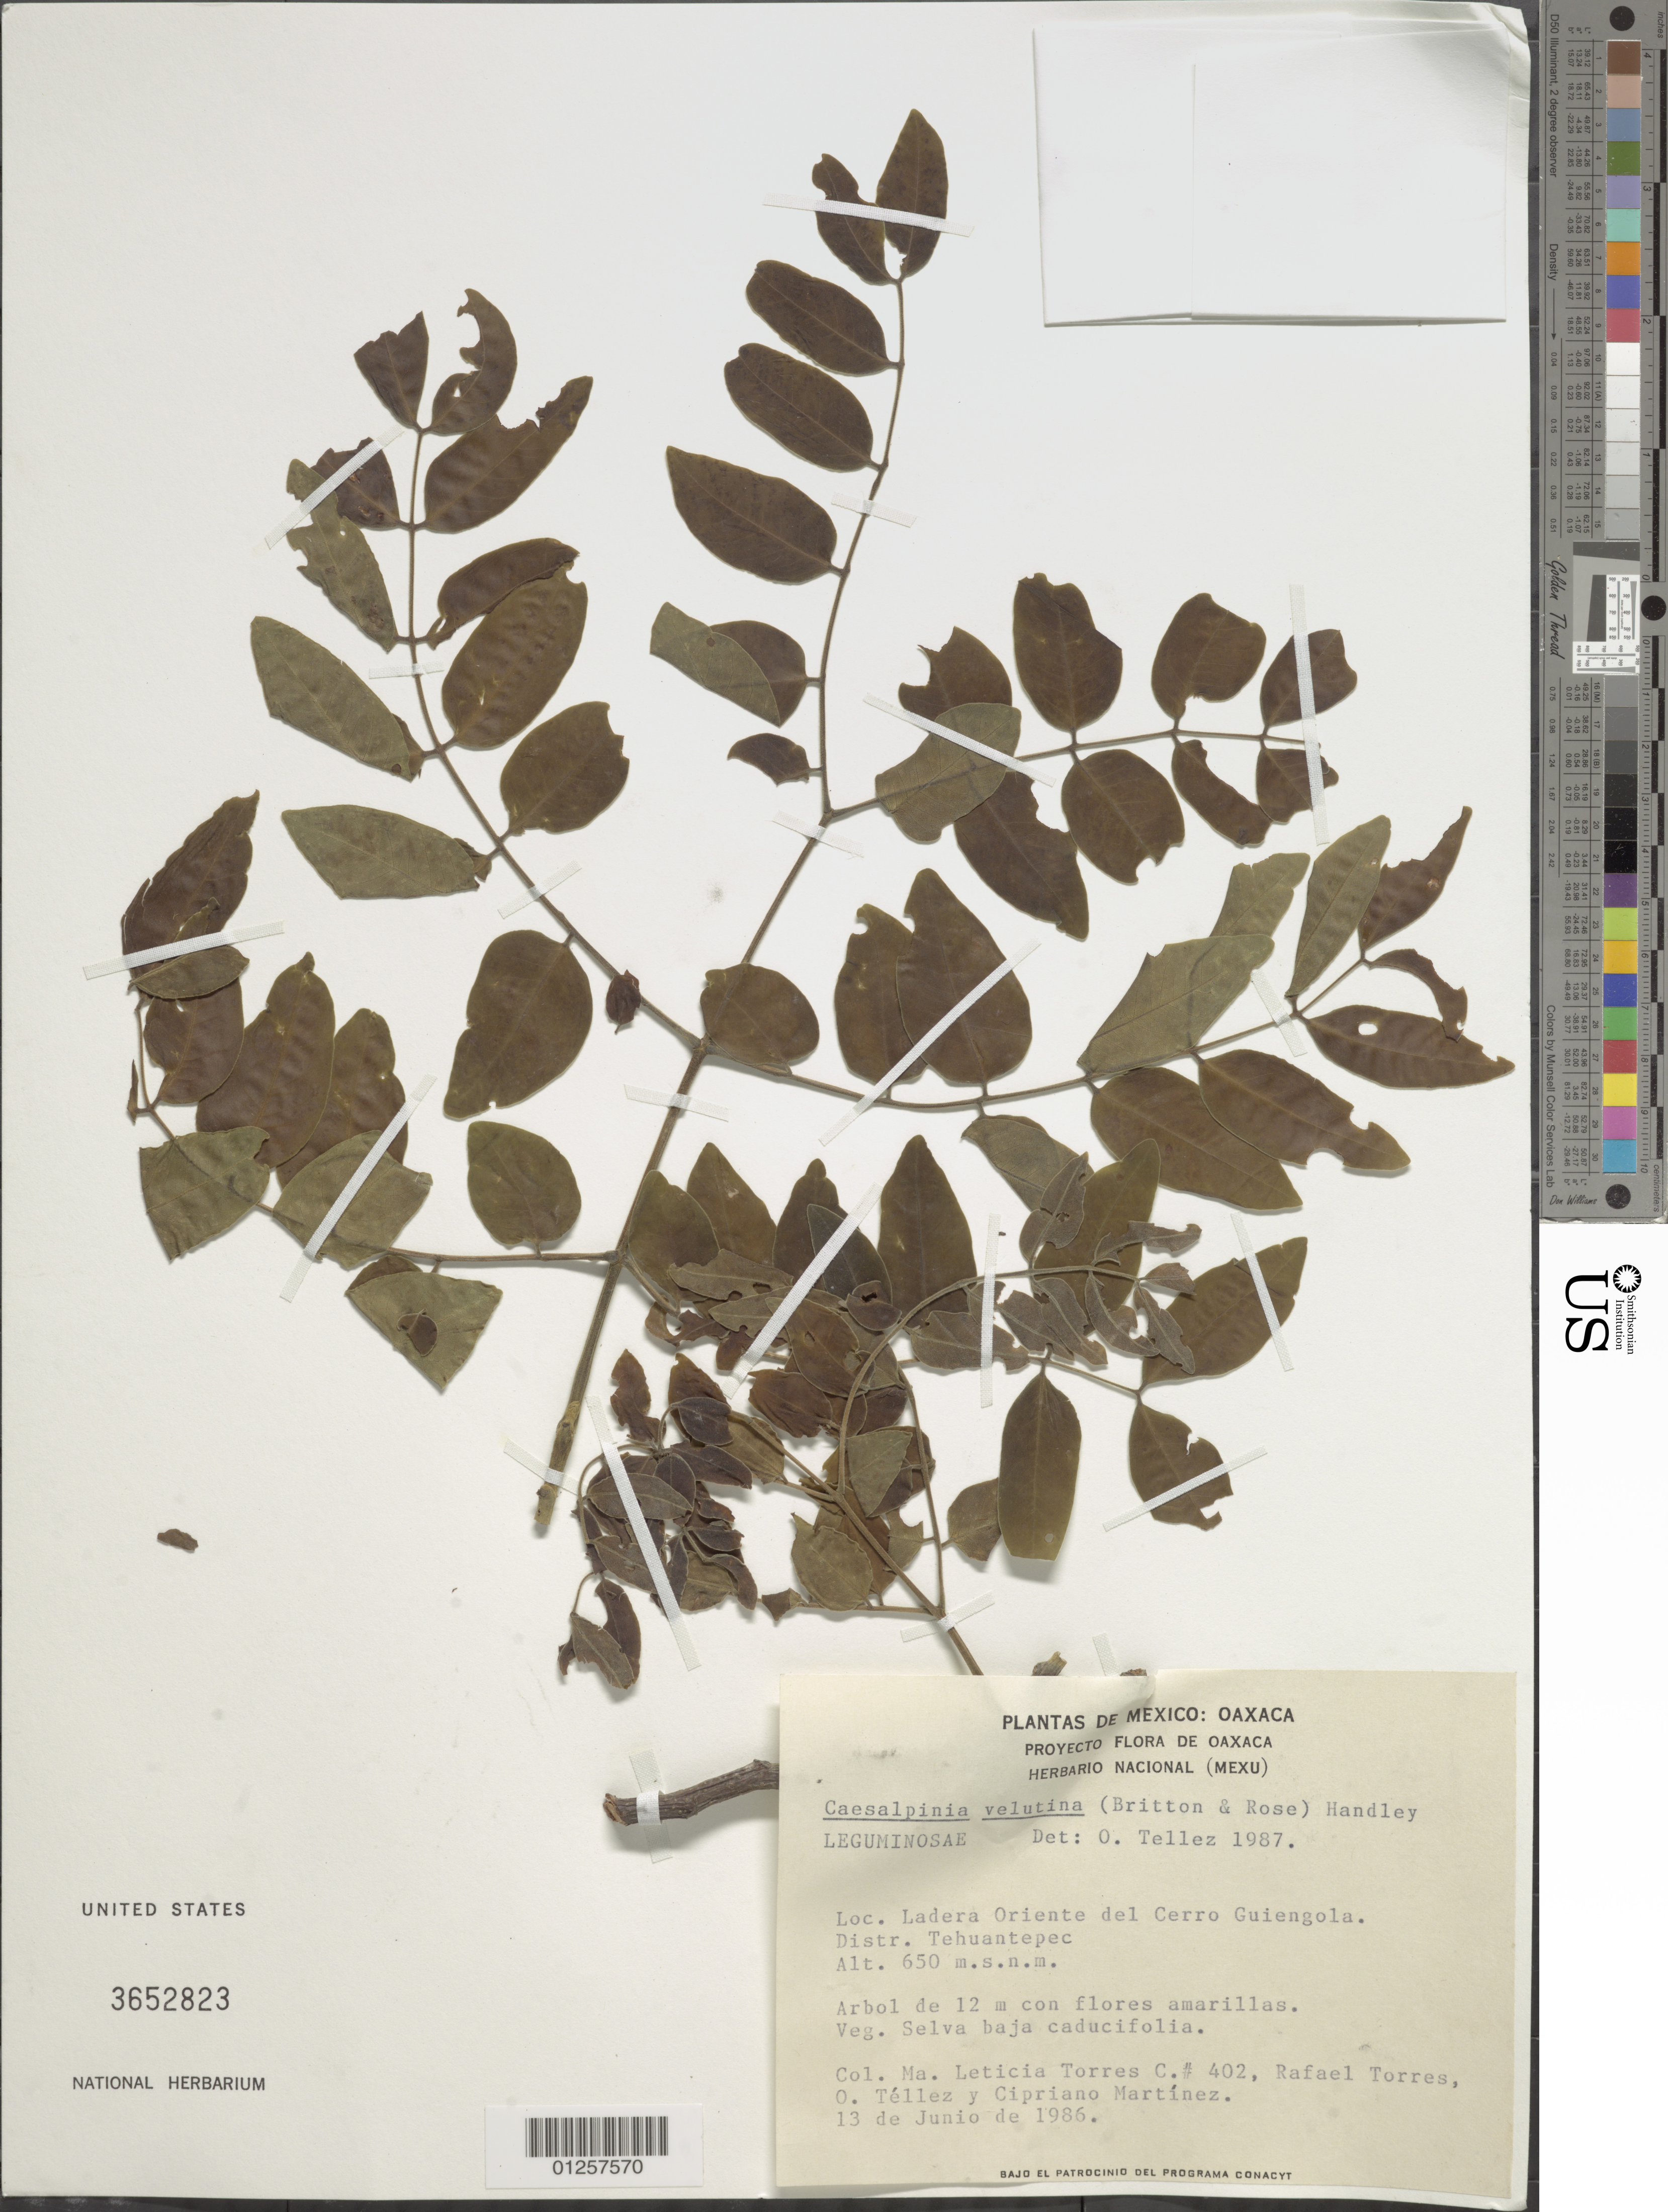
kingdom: Plantae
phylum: Tracheophyta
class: Magnoliopsida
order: Fabales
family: Fabaceae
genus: Coulteria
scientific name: Coulteria velutina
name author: (Britton & Rose) Sotuyo & G.P. Lewis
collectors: L. Torres, R. Torres C. & C. Martínez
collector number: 402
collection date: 1986-06-13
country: Mexico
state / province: Oaxaca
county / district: Tehuantepec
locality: Ladera Oriente del Cerro Guiengola.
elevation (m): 650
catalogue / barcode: US 3652823